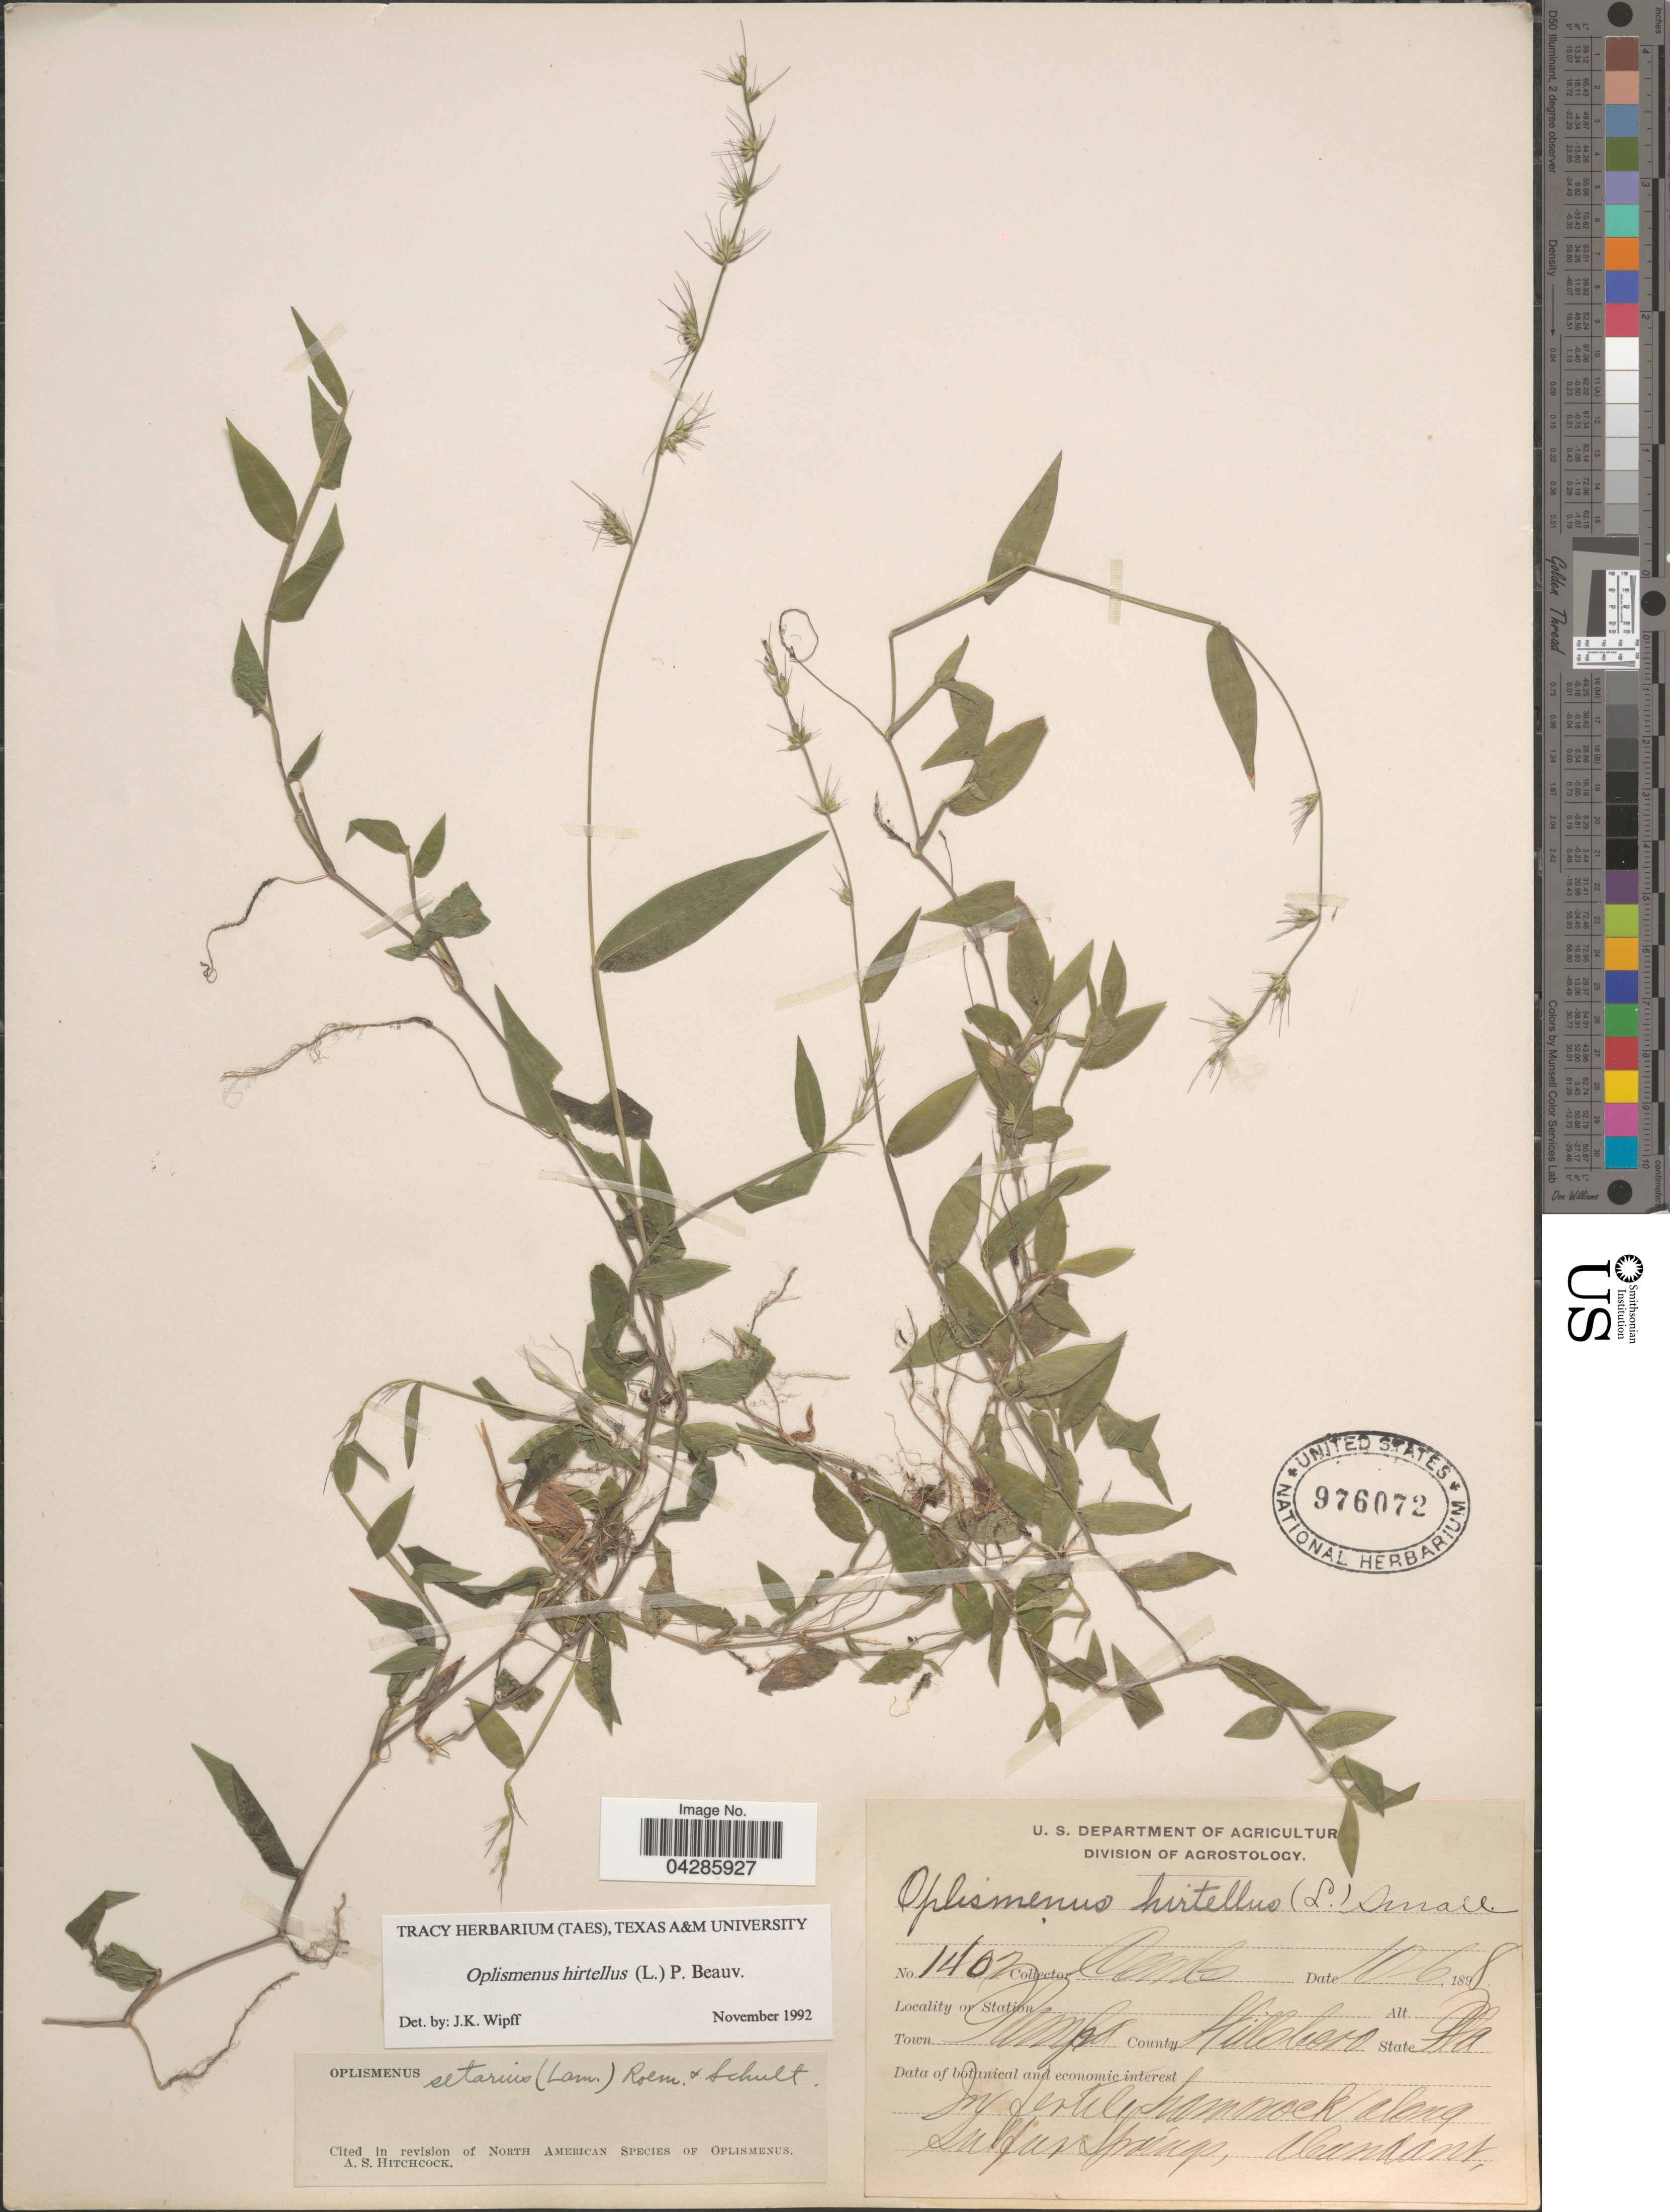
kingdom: Plantae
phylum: Tracheophyta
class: Liliopsida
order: Poales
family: Poaceae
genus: Oplismenus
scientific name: Oplismenus hirtellus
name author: (L.) P. Beauv.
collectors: -. Combs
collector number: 1402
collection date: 1898-10-06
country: United States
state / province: Florida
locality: Town Tampa. County Hillsboro. In fertile hammock along Sulphur Swamp, abundant.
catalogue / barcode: US 976072